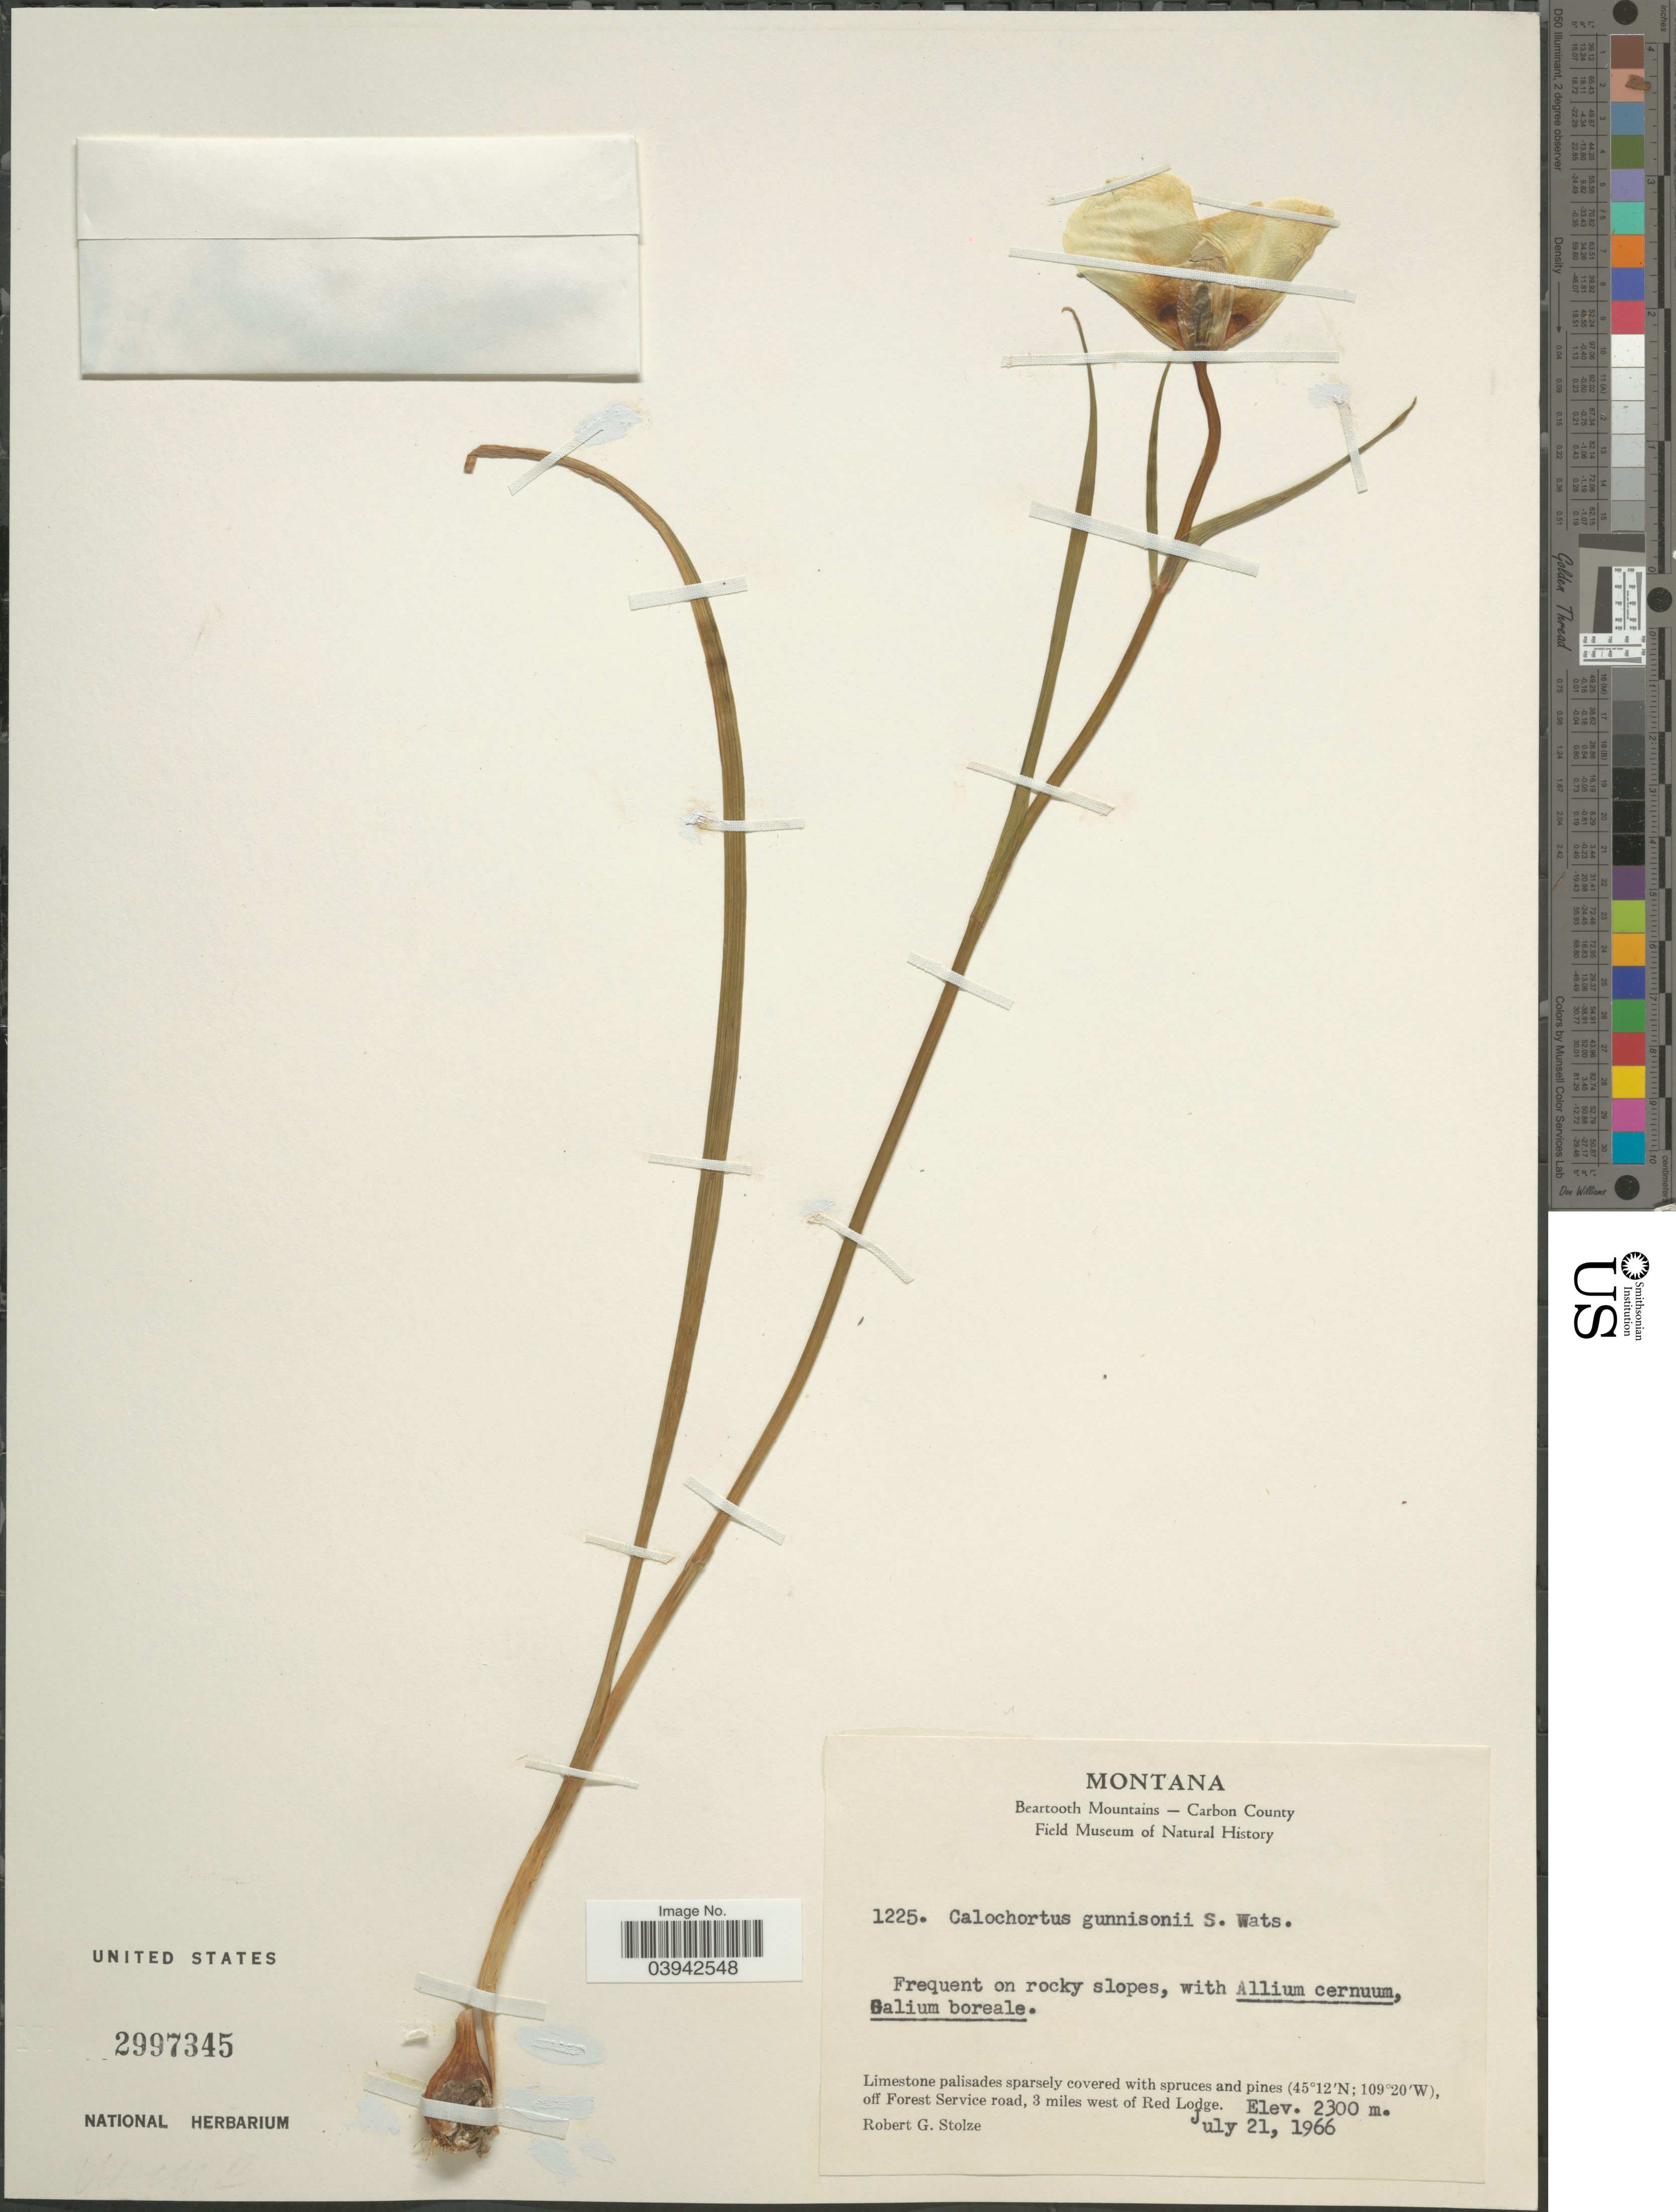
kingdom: Plantae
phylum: Tracheophyta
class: Liliopsida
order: Liliales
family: Liliaceae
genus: Calochortus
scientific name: Calochortus gunnisonii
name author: S. Watson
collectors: R. G. Stolze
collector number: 1225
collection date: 1966-07-21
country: United States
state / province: Montana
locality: Beartooth Mountains, Carbon County. Limestone palisades sparsely covered with spruces and pines, off Forest Service road, 3 miles west of Red Lodge.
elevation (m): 2300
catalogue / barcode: US 2997345